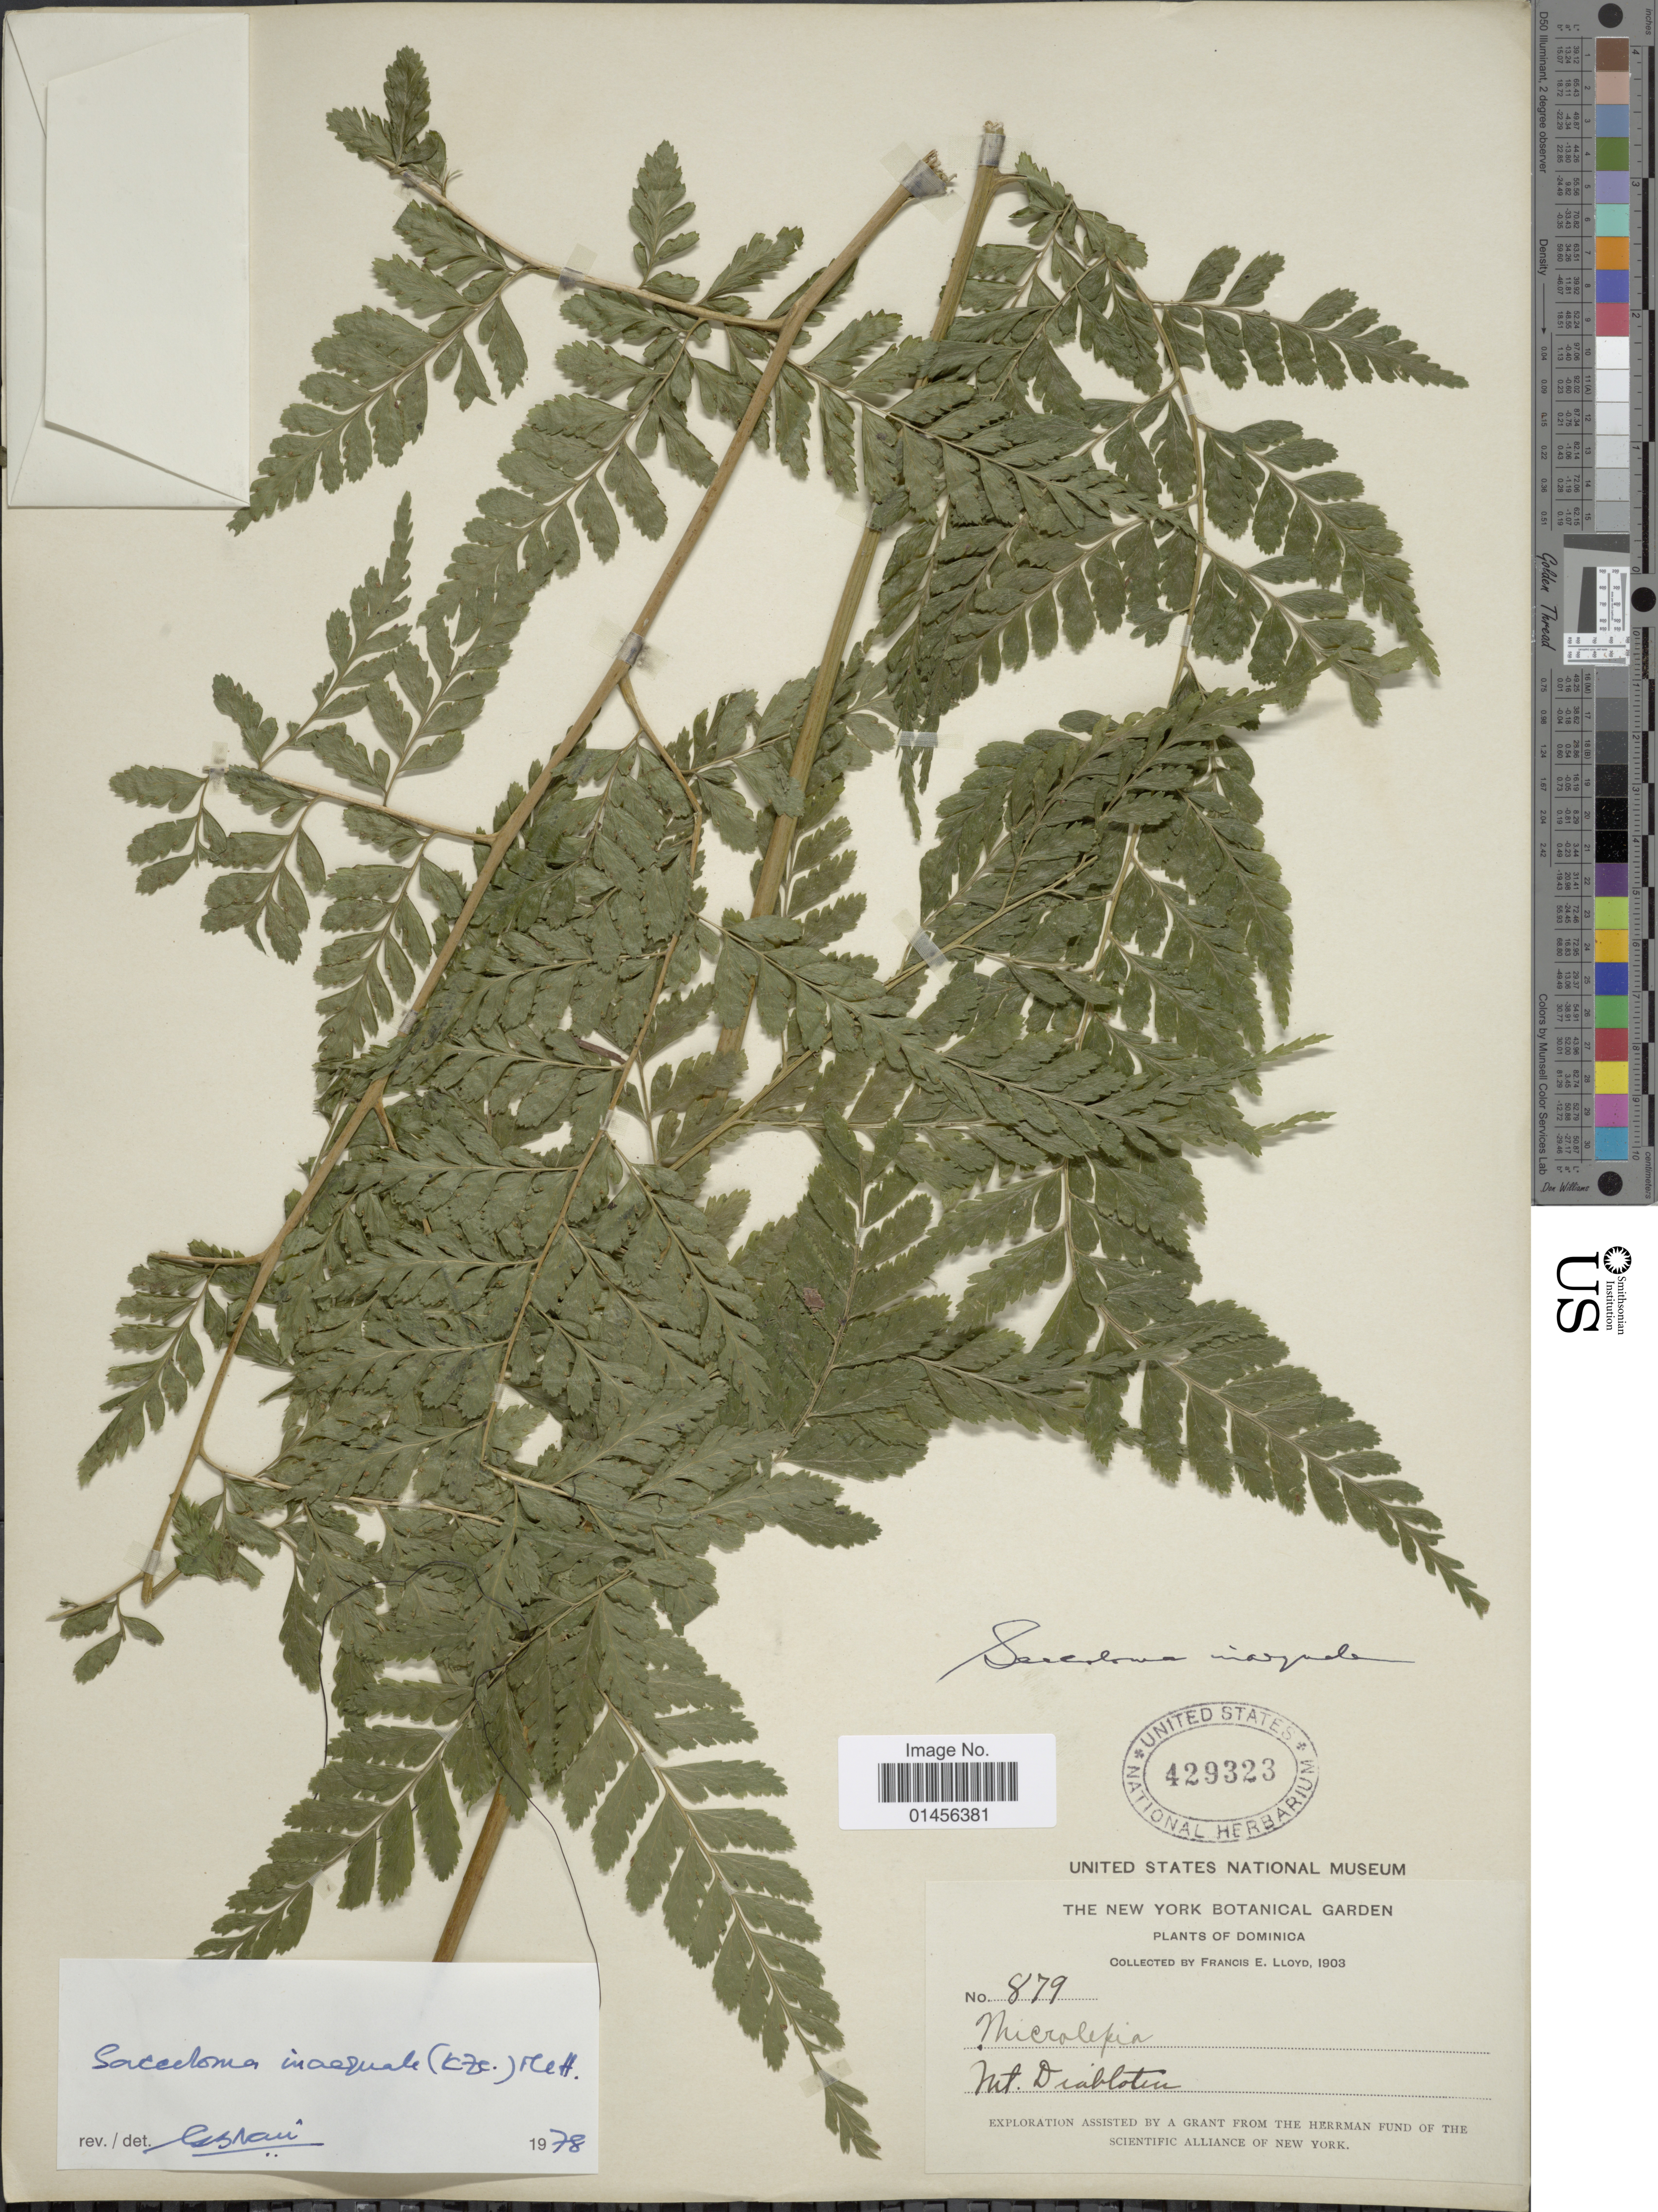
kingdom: Plantae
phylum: Tracheophyta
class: Polypodiopsida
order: Polypodiales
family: Saccolomataceae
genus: Saccoloma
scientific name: Saccoloma inaequale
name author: (Kunze) Mett.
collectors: Lloyd, C. E.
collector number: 879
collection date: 1903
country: Dominica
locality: Mt Diablotin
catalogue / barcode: US 429323